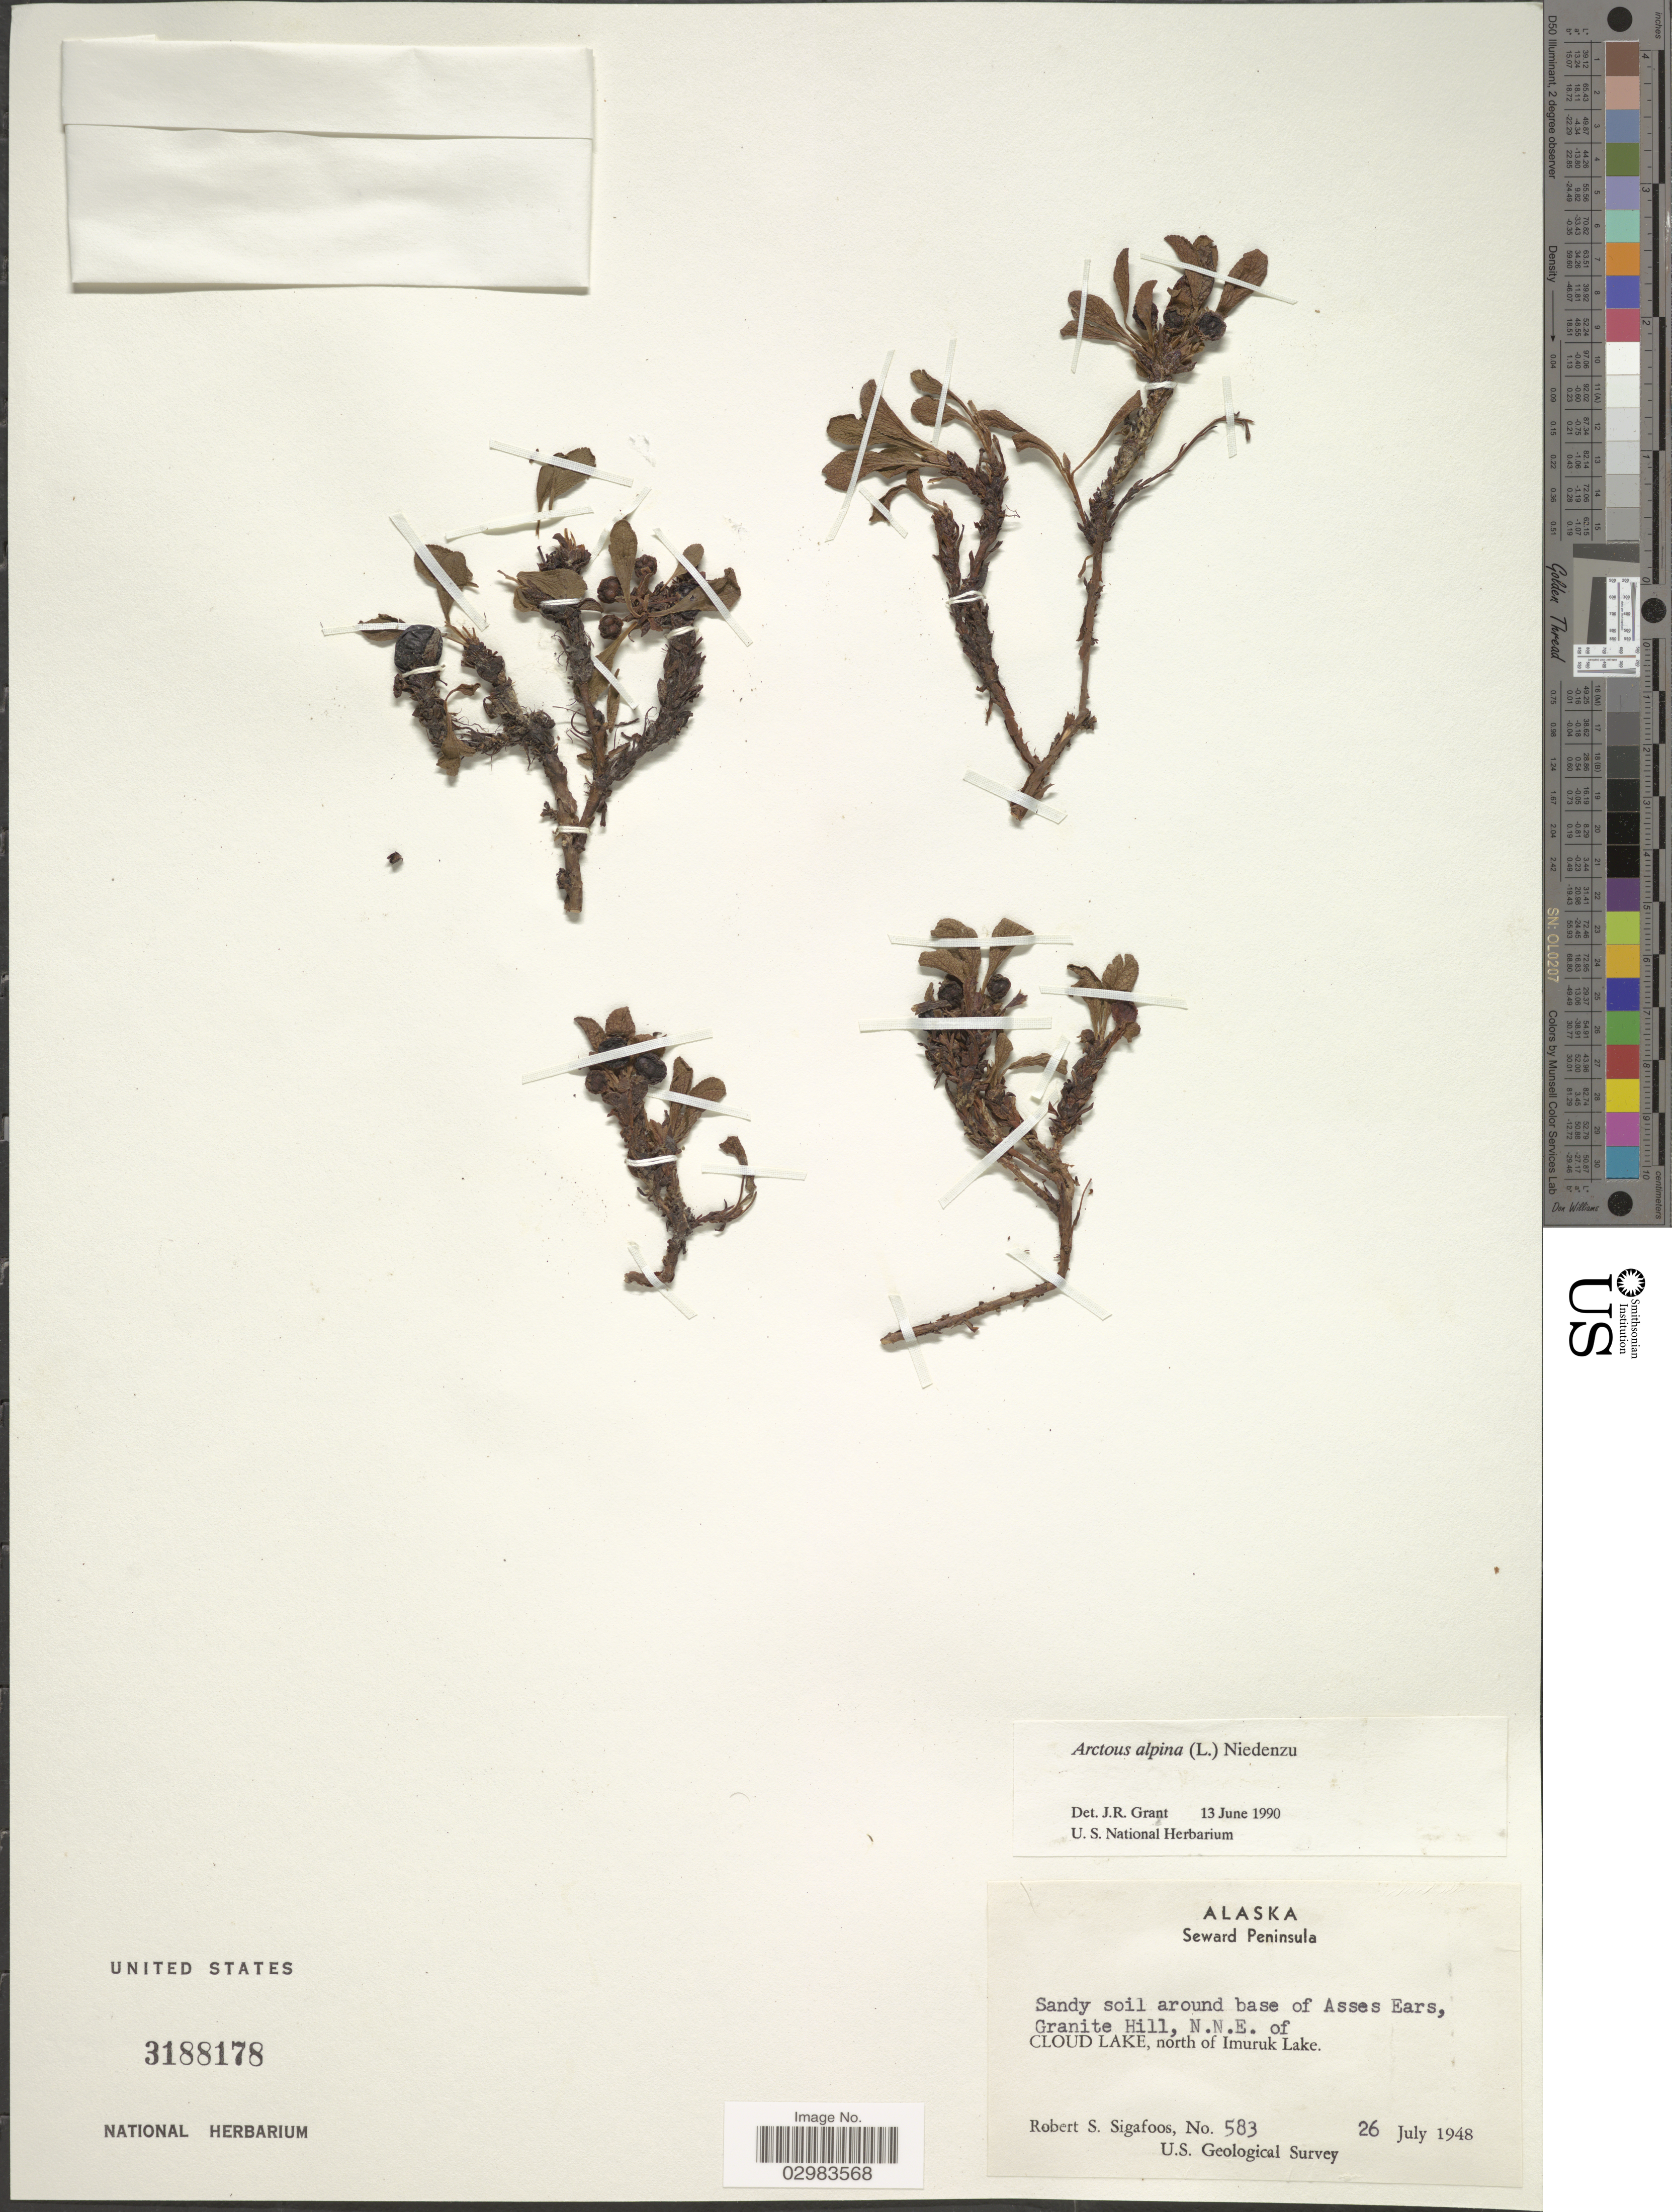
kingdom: Plantae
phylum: Tracheophyta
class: Magnoliopsida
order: Ericales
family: Ericaceae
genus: Arctostaphylos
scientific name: Arctostaphylos alpina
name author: (L.) Spreng.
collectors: R. Sigafoos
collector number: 583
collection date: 1948-07-26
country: United States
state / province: Alaska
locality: Seward Peninsula, Granite Hill, N.N.E. of Cloud Lake, north of Imuruk Lake.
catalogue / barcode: US 3188178